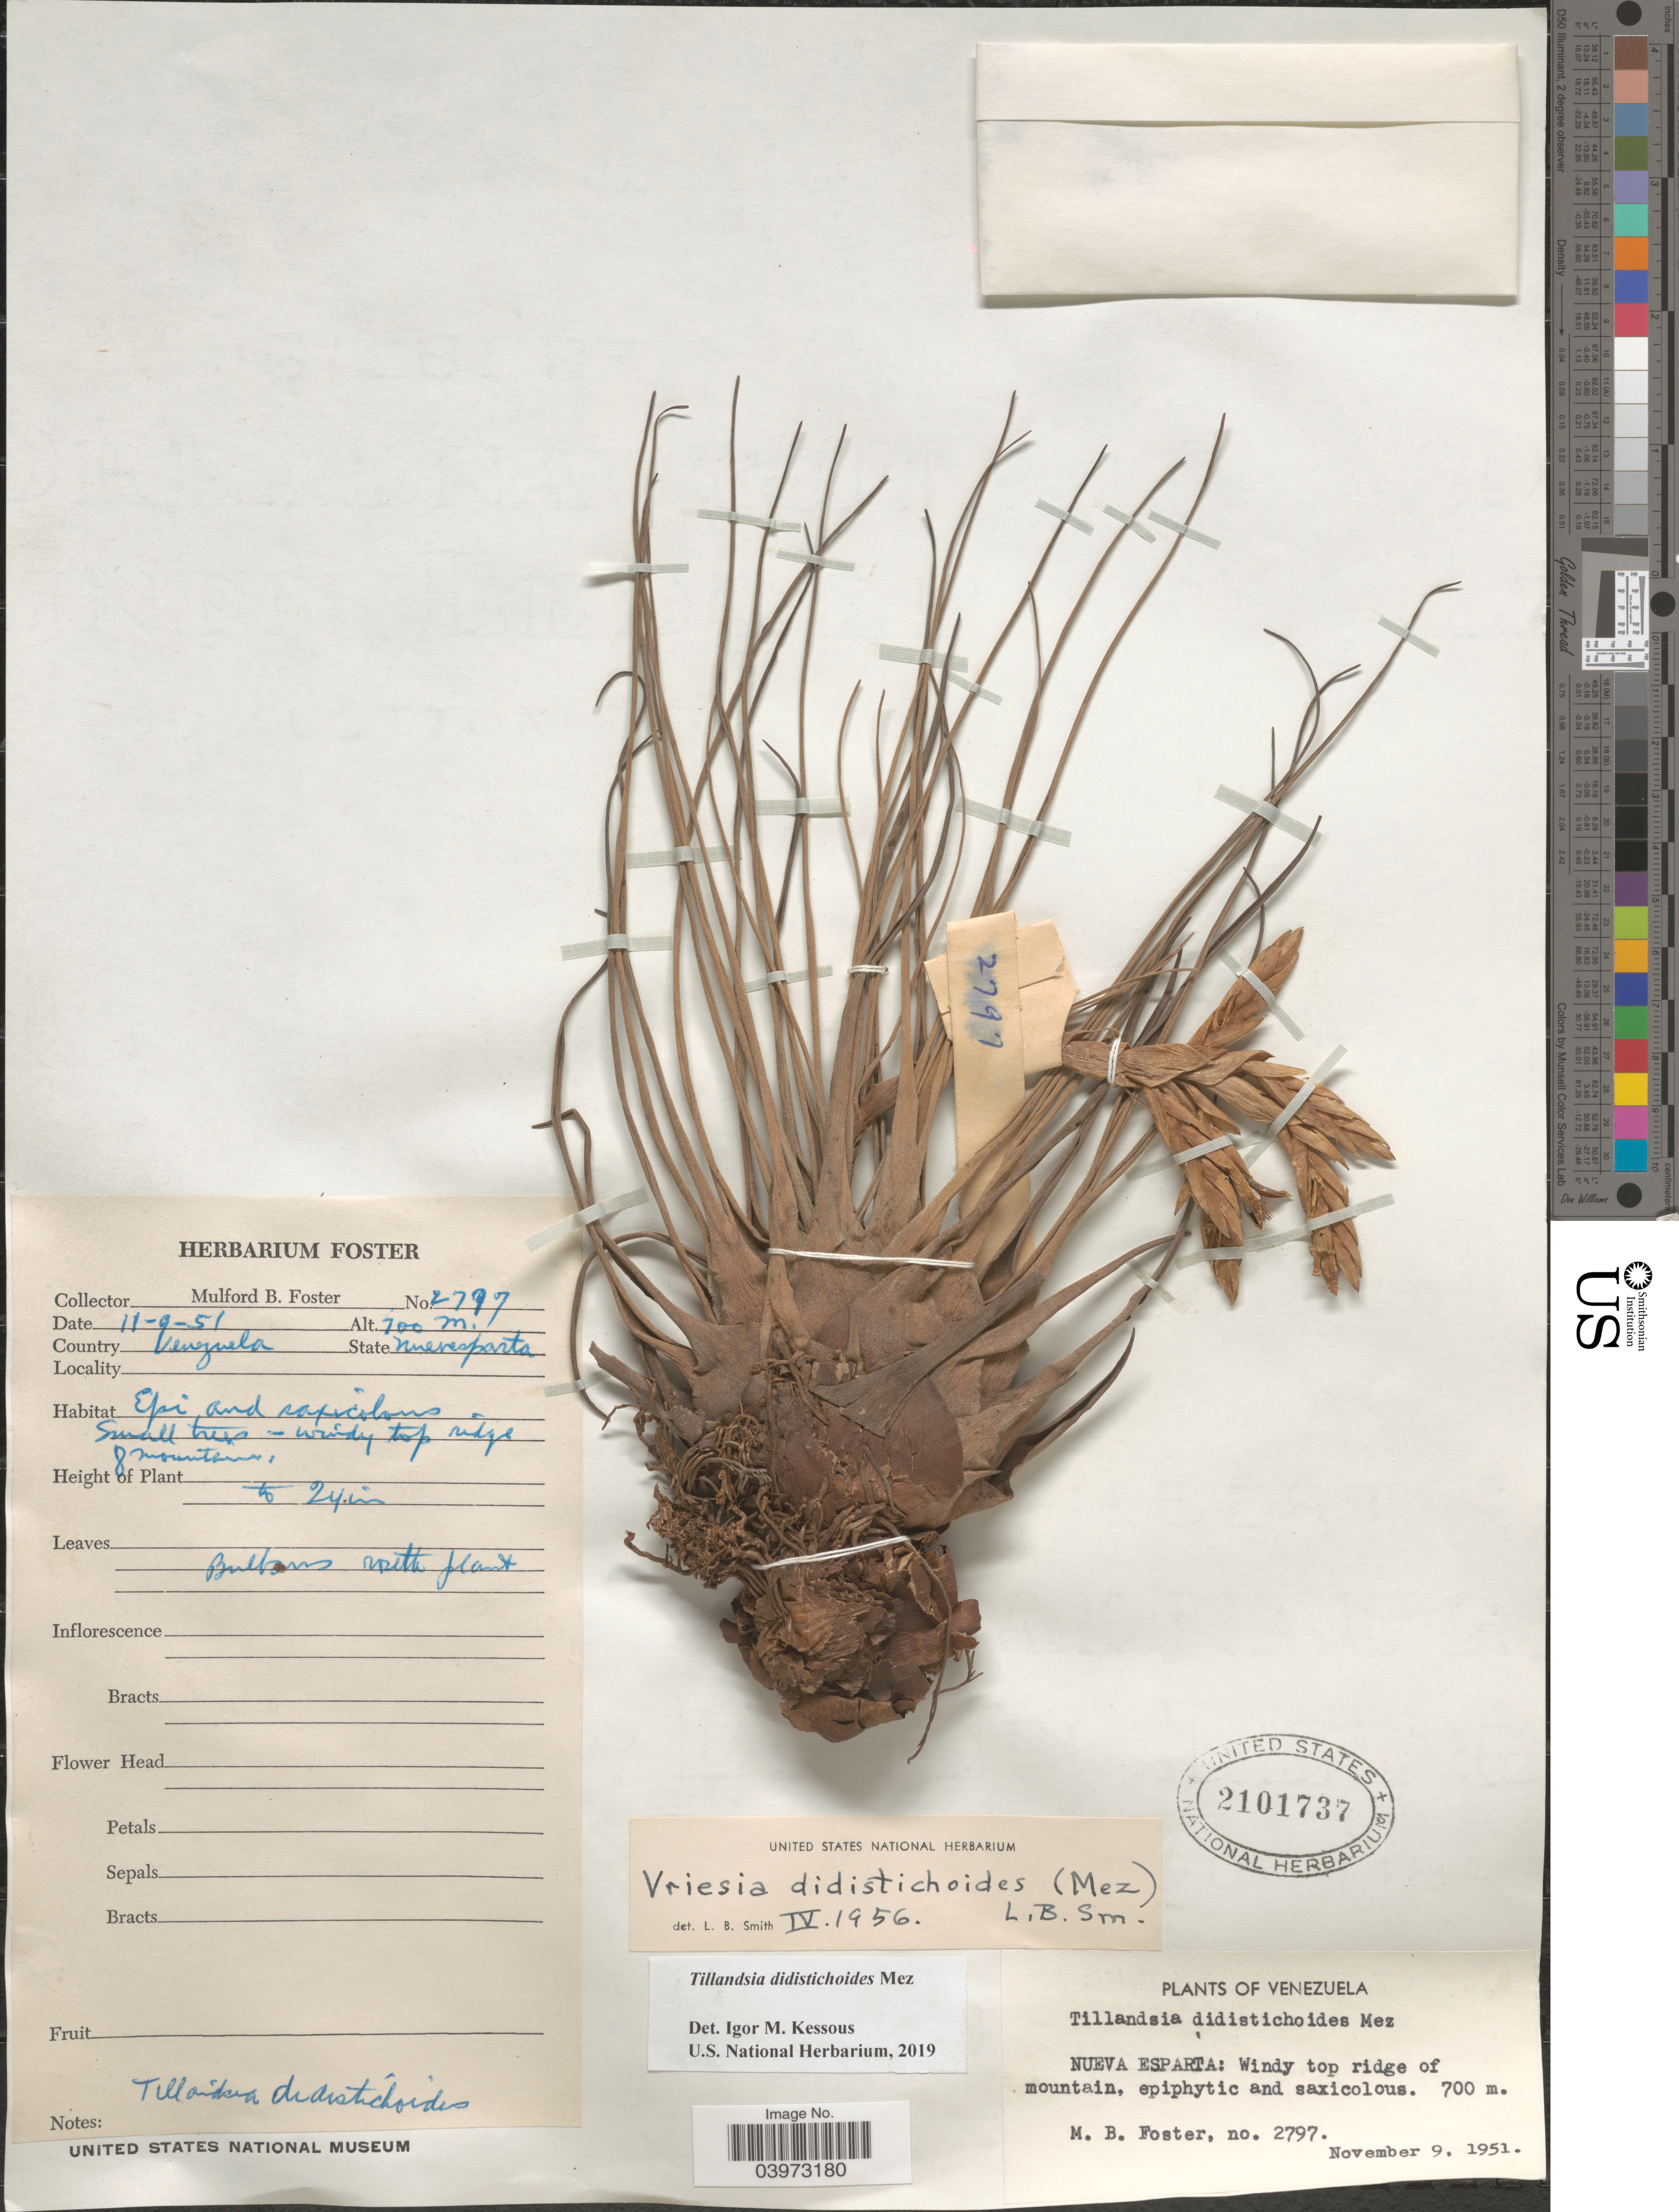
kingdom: Plantae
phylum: Tracheophyta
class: Liliopsida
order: Poales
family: Bromeliaceae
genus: Tillandsia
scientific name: Tillandsia didistichoides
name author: Mez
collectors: M. B. Foster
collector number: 2797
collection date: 1951-11-09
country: Venezuela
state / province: Nueva Esparta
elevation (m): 700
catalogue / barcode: US 2101737